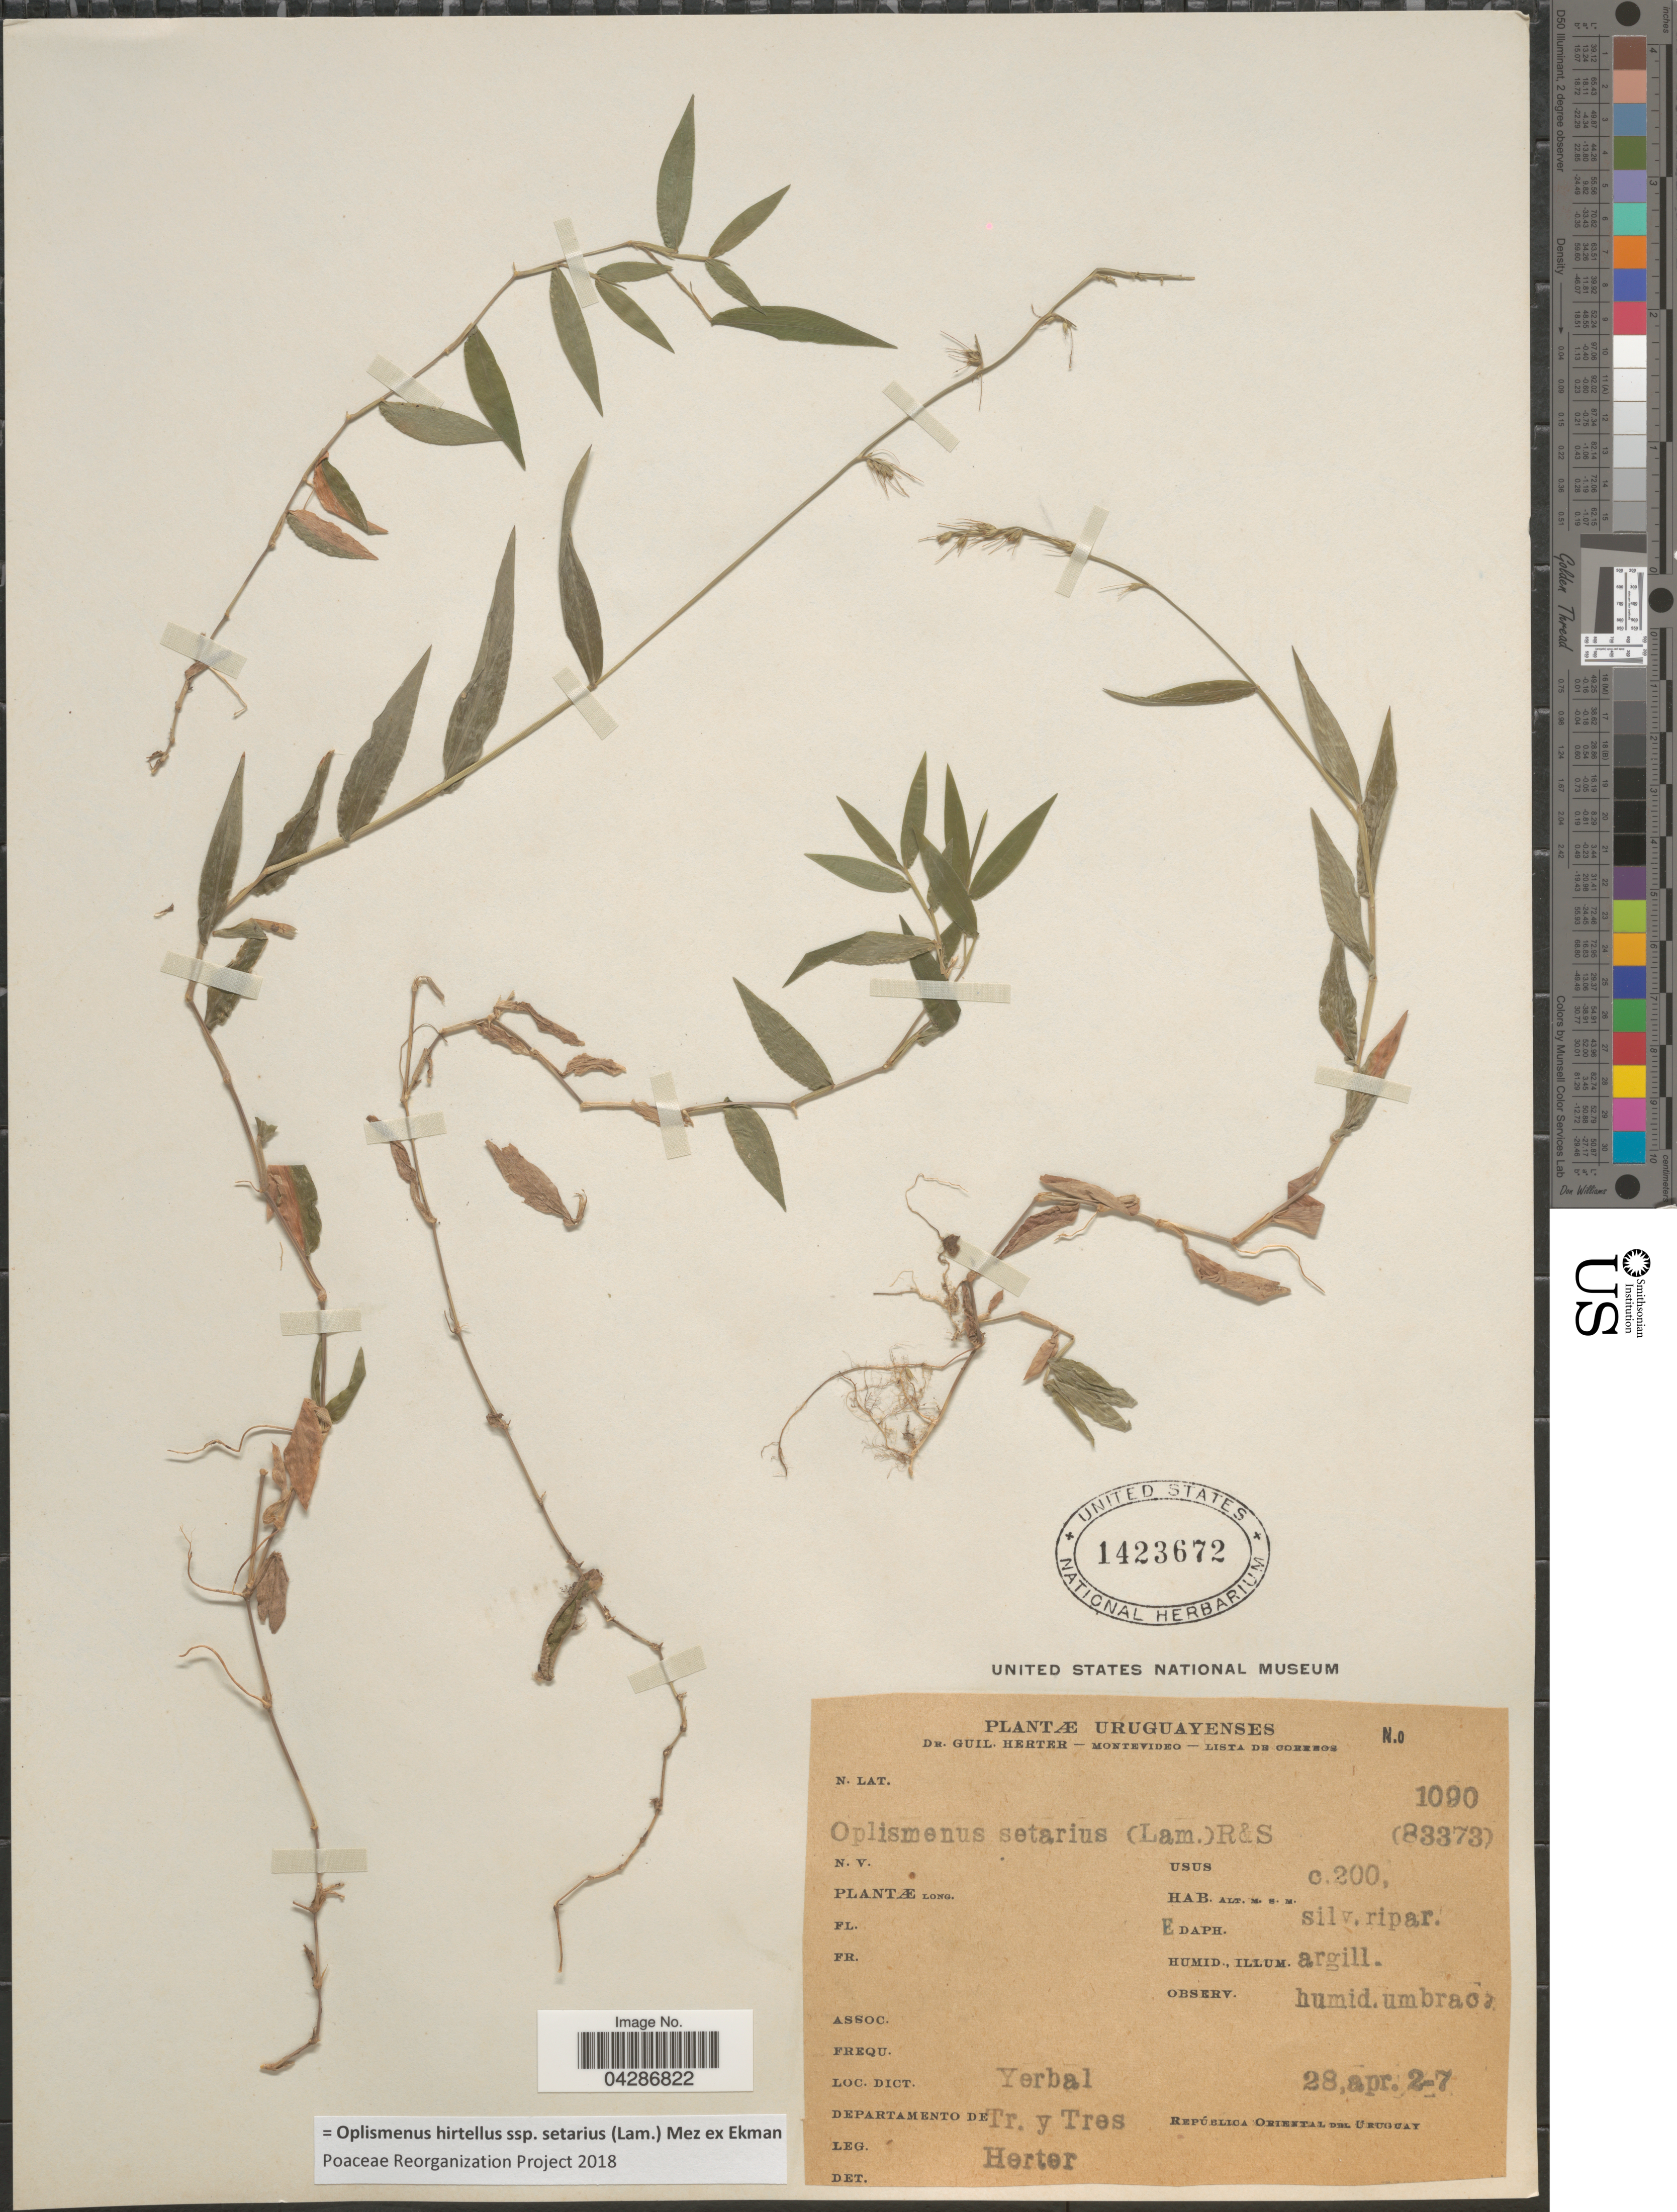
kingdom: Plantae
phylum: Tracheophyta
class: Liliopsida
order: Poales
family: Poaceae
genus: Oplismenus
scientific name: Oplismenus hirtellus subsp. setarius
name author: (Lam.) Mez ex Ekman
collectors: G. Herter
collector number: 1090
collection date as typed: Transcribed d/m/y: 28/4/27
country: Uruguay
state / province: Treinta y Tres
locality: Dict. Yerbal. Departamento de Tr. y Tres. República Oriental del Uruguay.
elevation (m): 200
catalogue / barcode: US 1423672